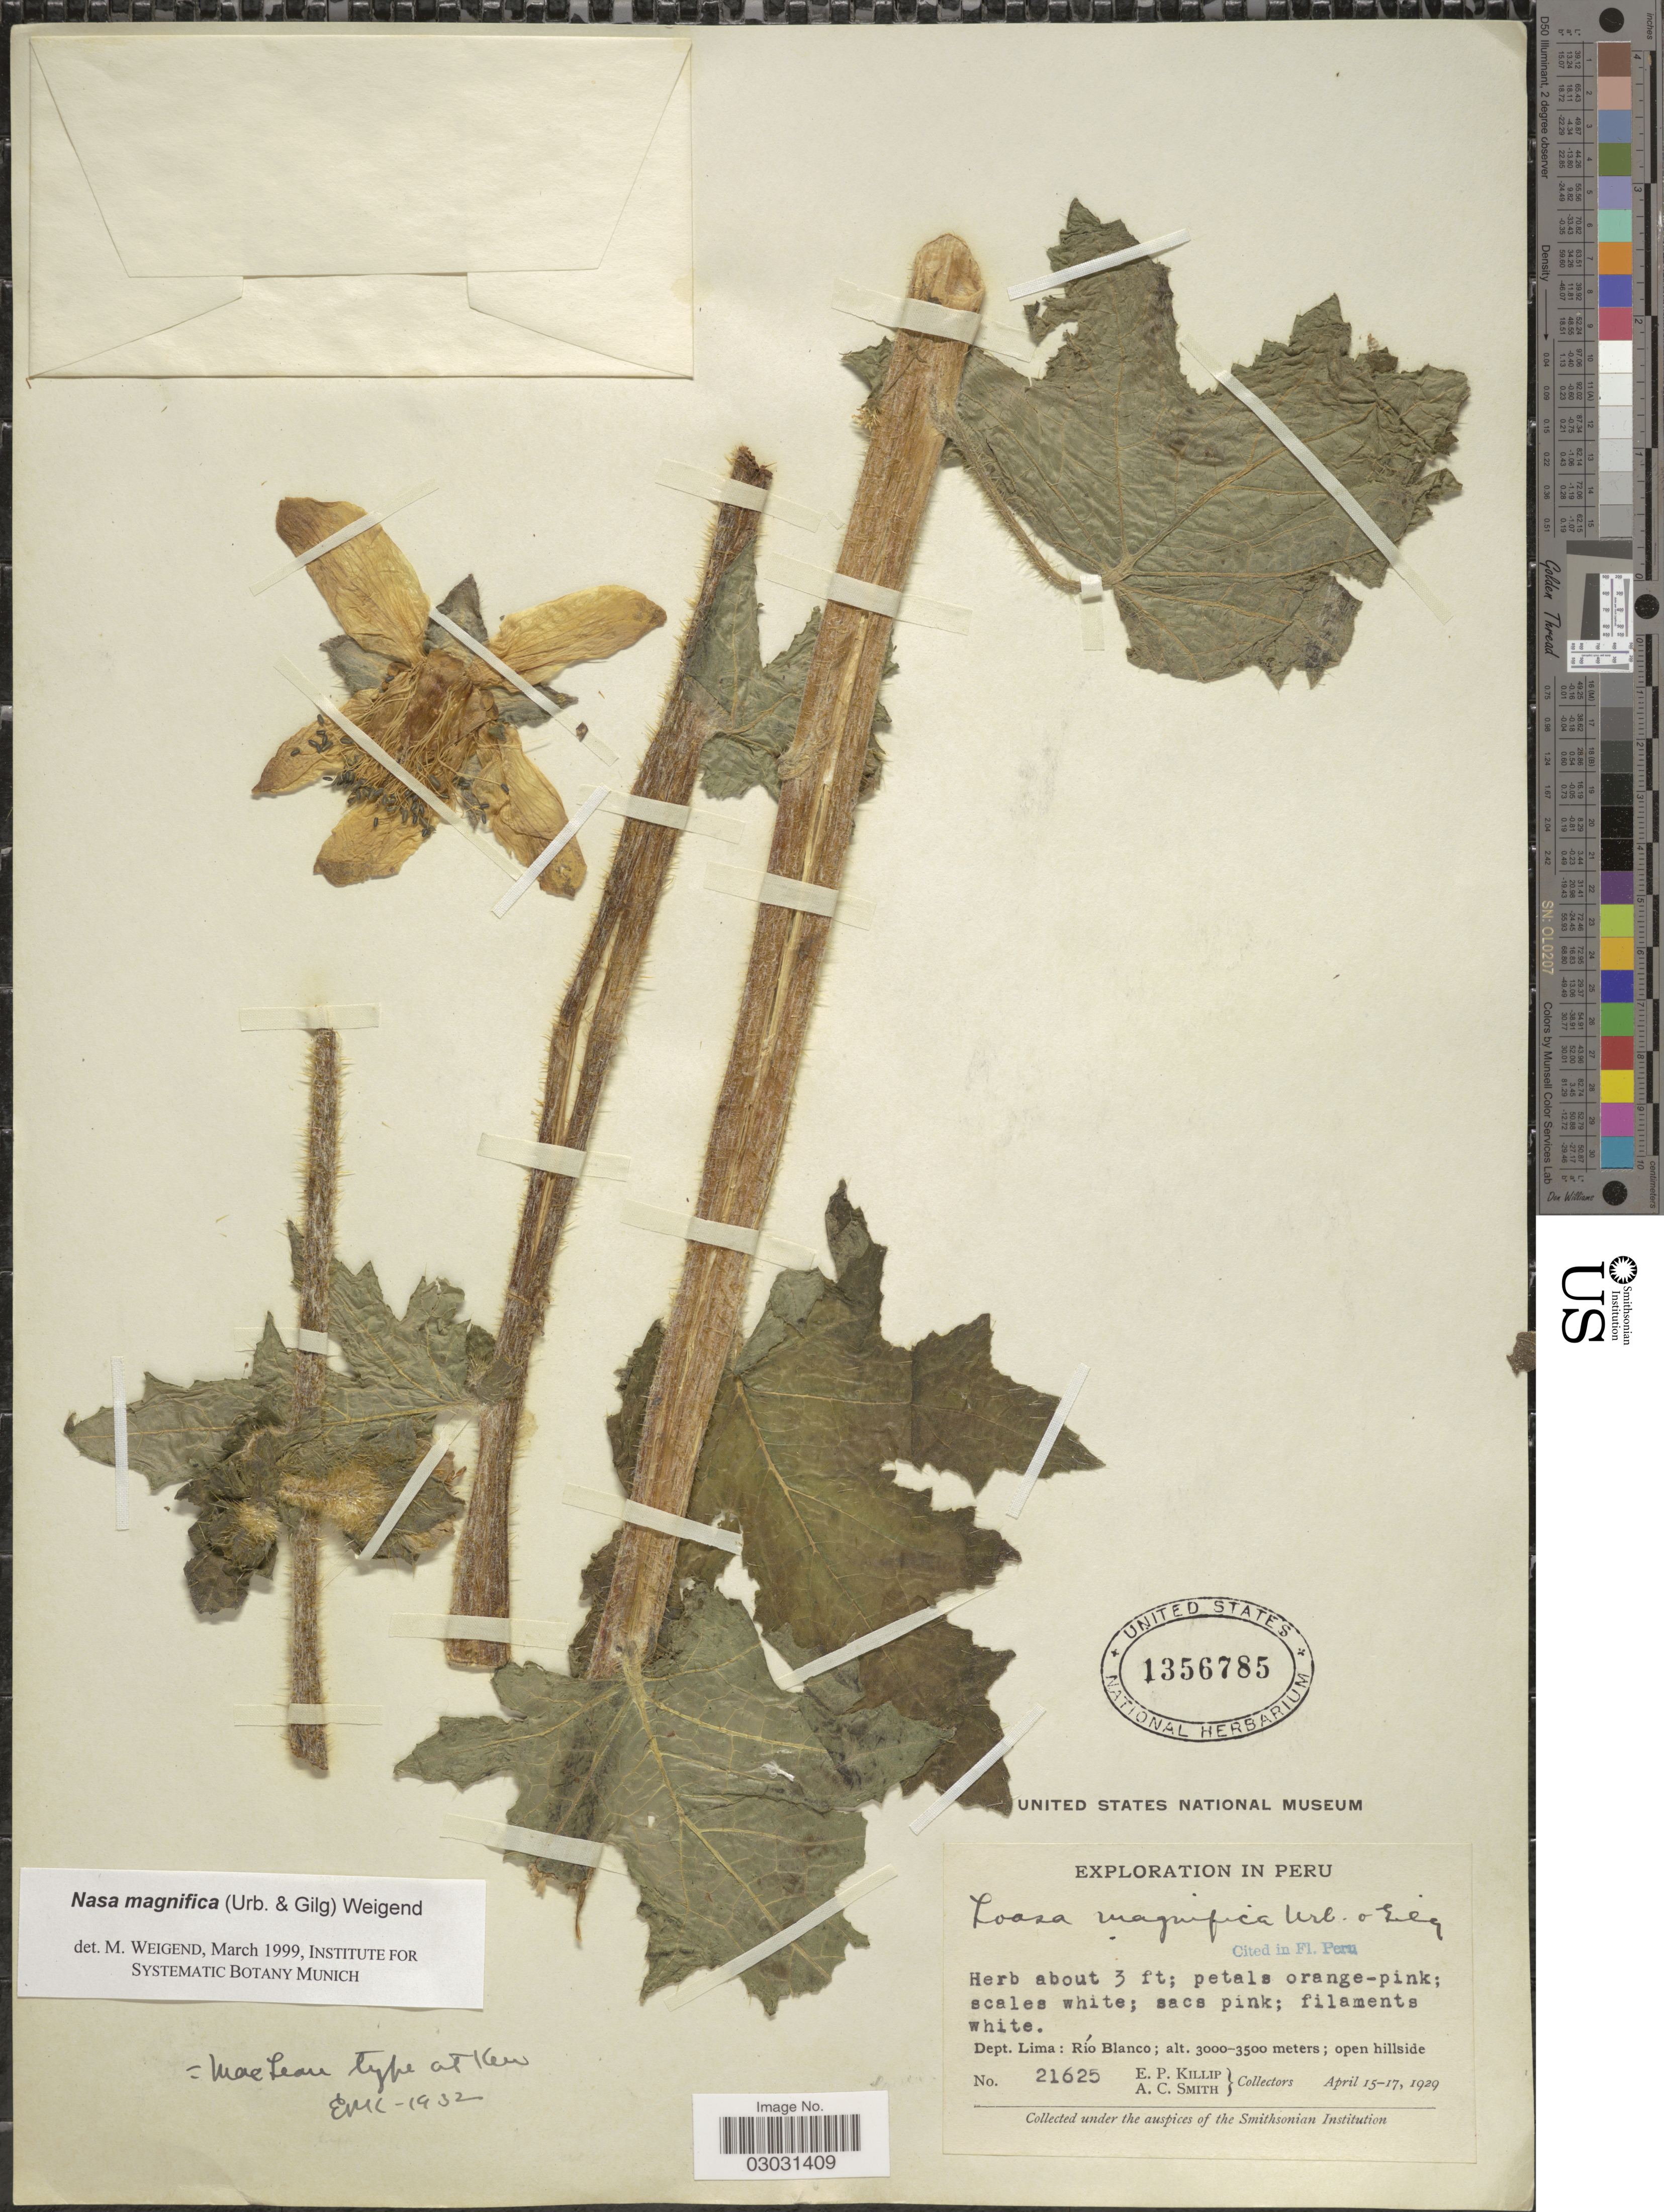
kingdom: Plantae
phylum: Tracheophyta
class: Magnoliopsida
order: Cornales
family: Loasaceae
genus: Nasa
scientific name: Nasa magnifica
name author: (Urb. & Gilg) Weigend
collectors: E. P. Killip & A. C. Smith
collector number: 21625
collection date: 1929-04-15/1929-04-17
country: Peru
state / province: Lima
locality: Dept. Lima: Río Blanco.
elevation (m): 3000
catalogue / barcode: US 1356785